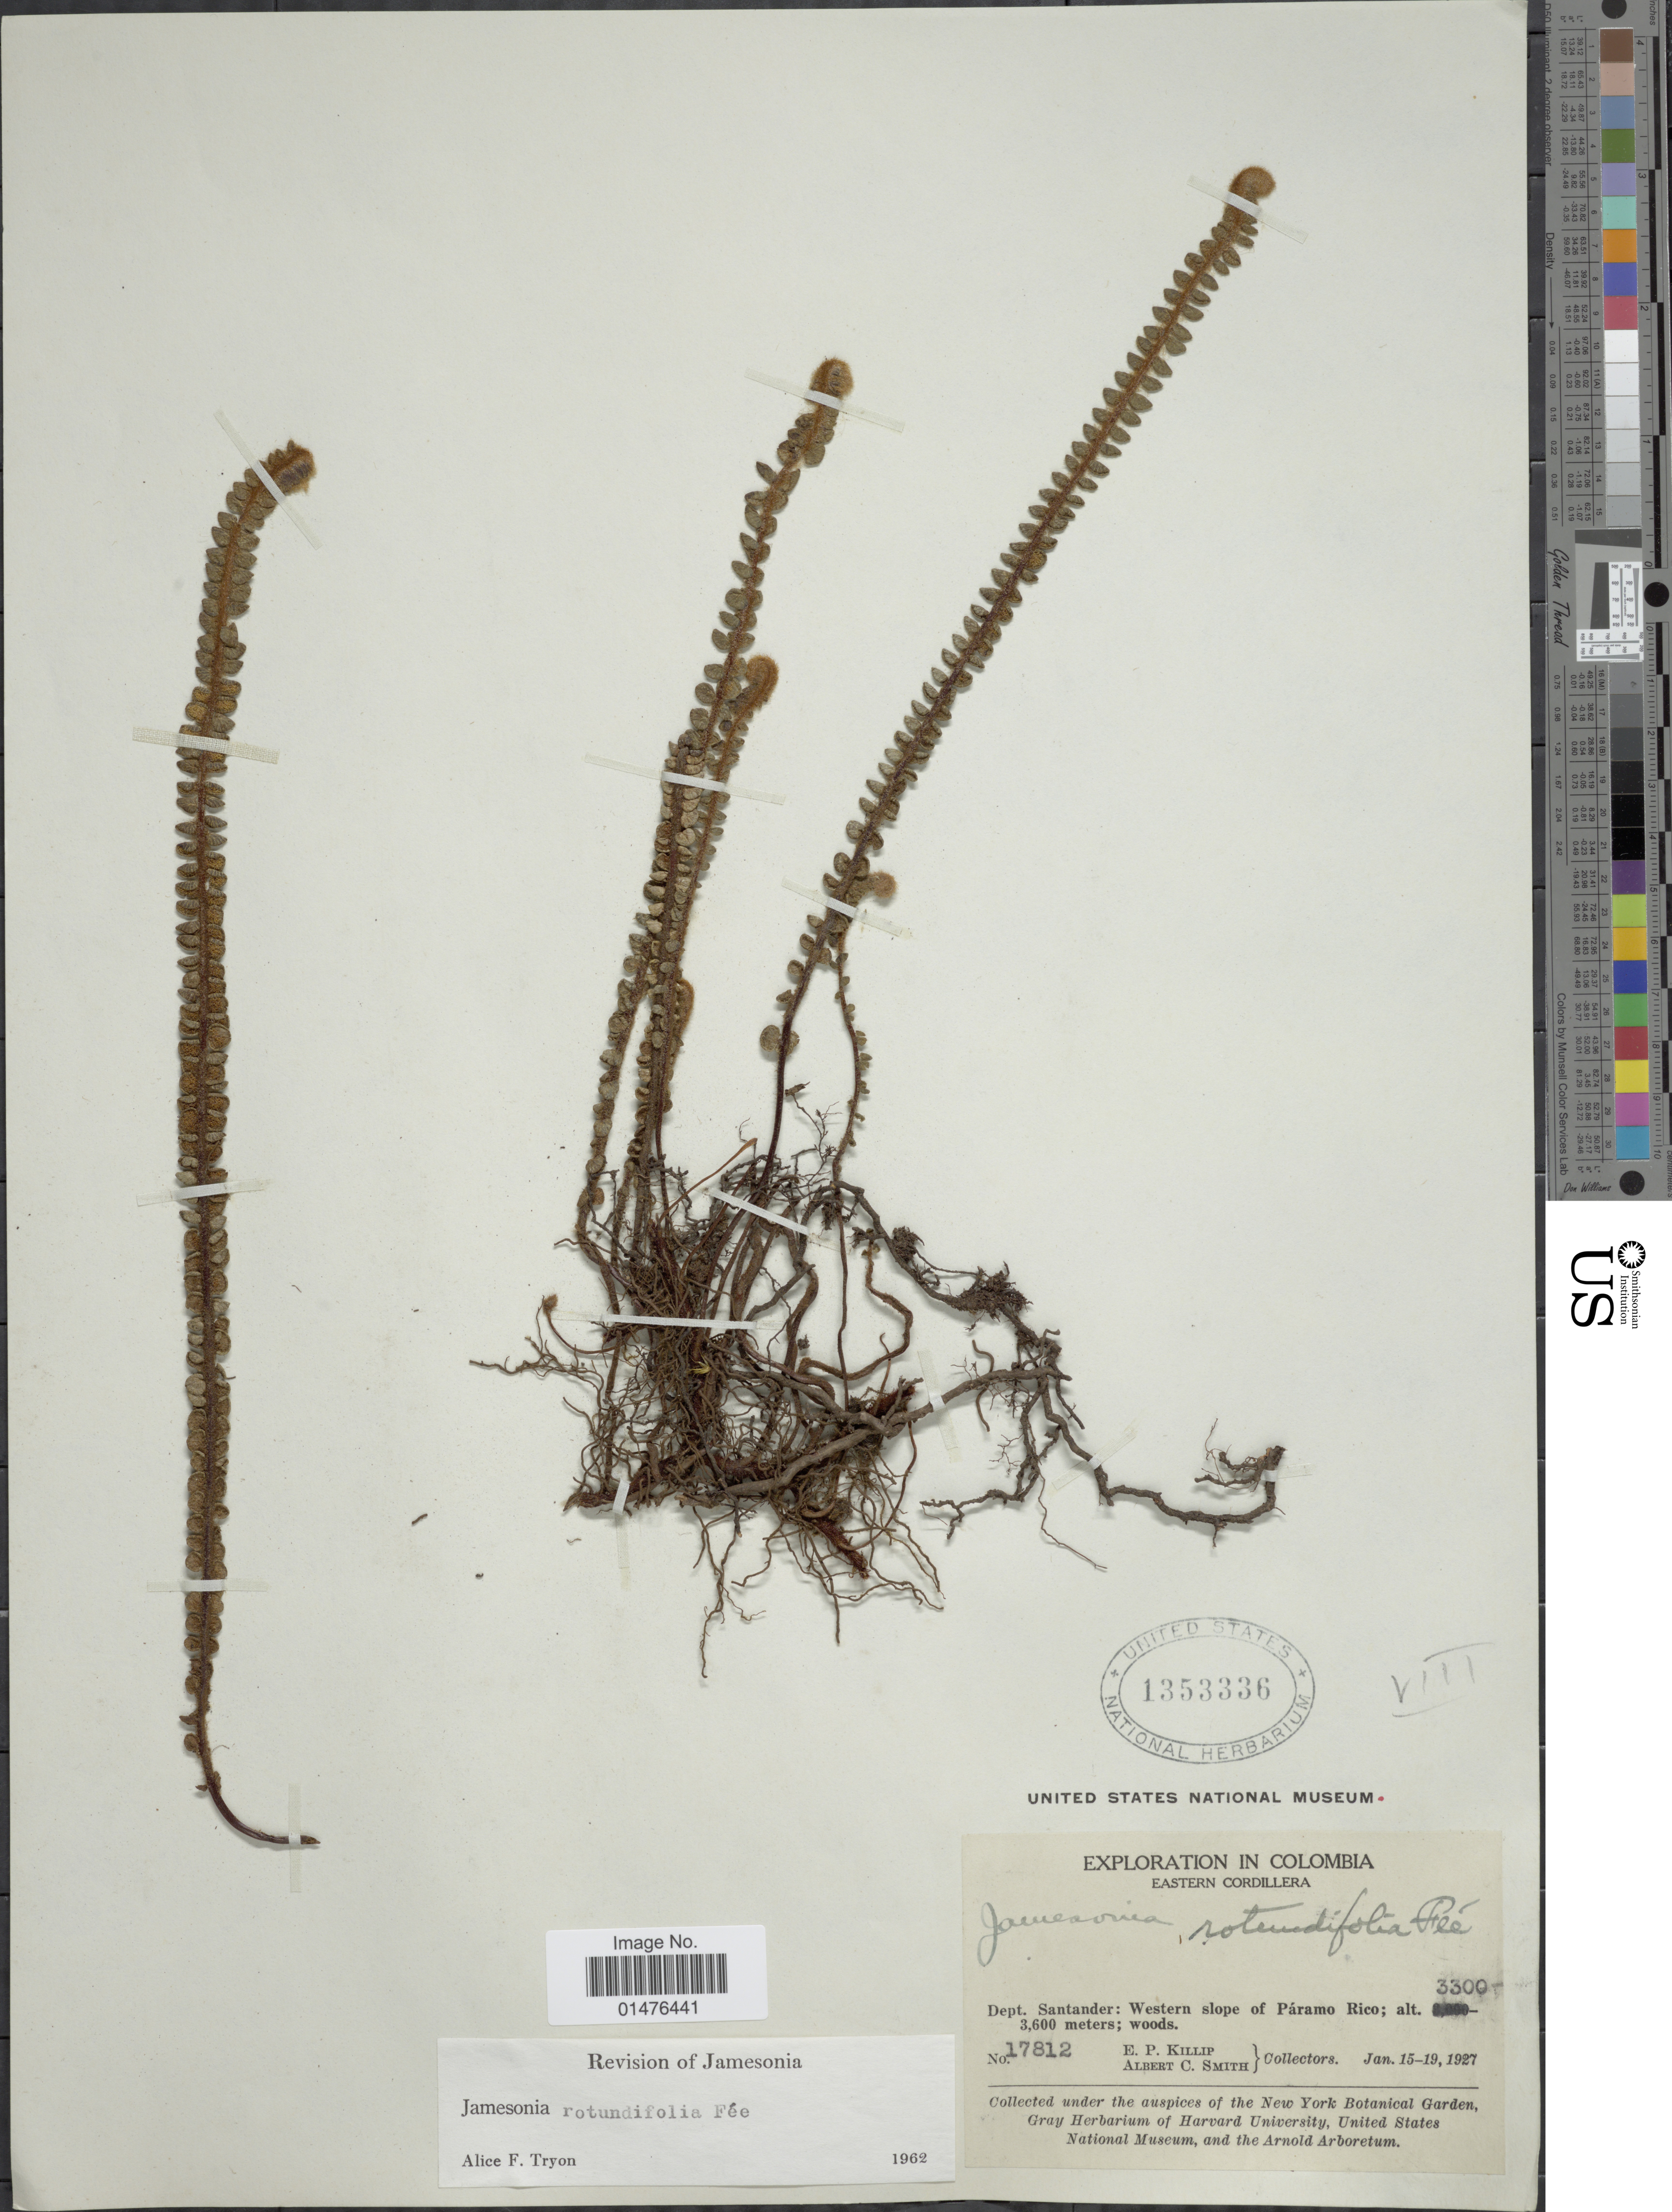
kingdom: Plantae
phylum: Tracheophyta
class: Polypodiopsida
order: Polypodiales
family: Pteridaceae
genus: Jamesonia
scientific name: Jamesonia rotundifolia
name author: Fée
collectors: E. P. Killip & A. C. Smith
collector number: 17812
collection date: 1927-01-15/1927-01-19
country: Colombia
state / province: Santander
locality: Eastern Cordillera. Dept. Santander: Western slope of Páramo Rico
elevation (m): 3300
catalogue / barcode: US 1353336